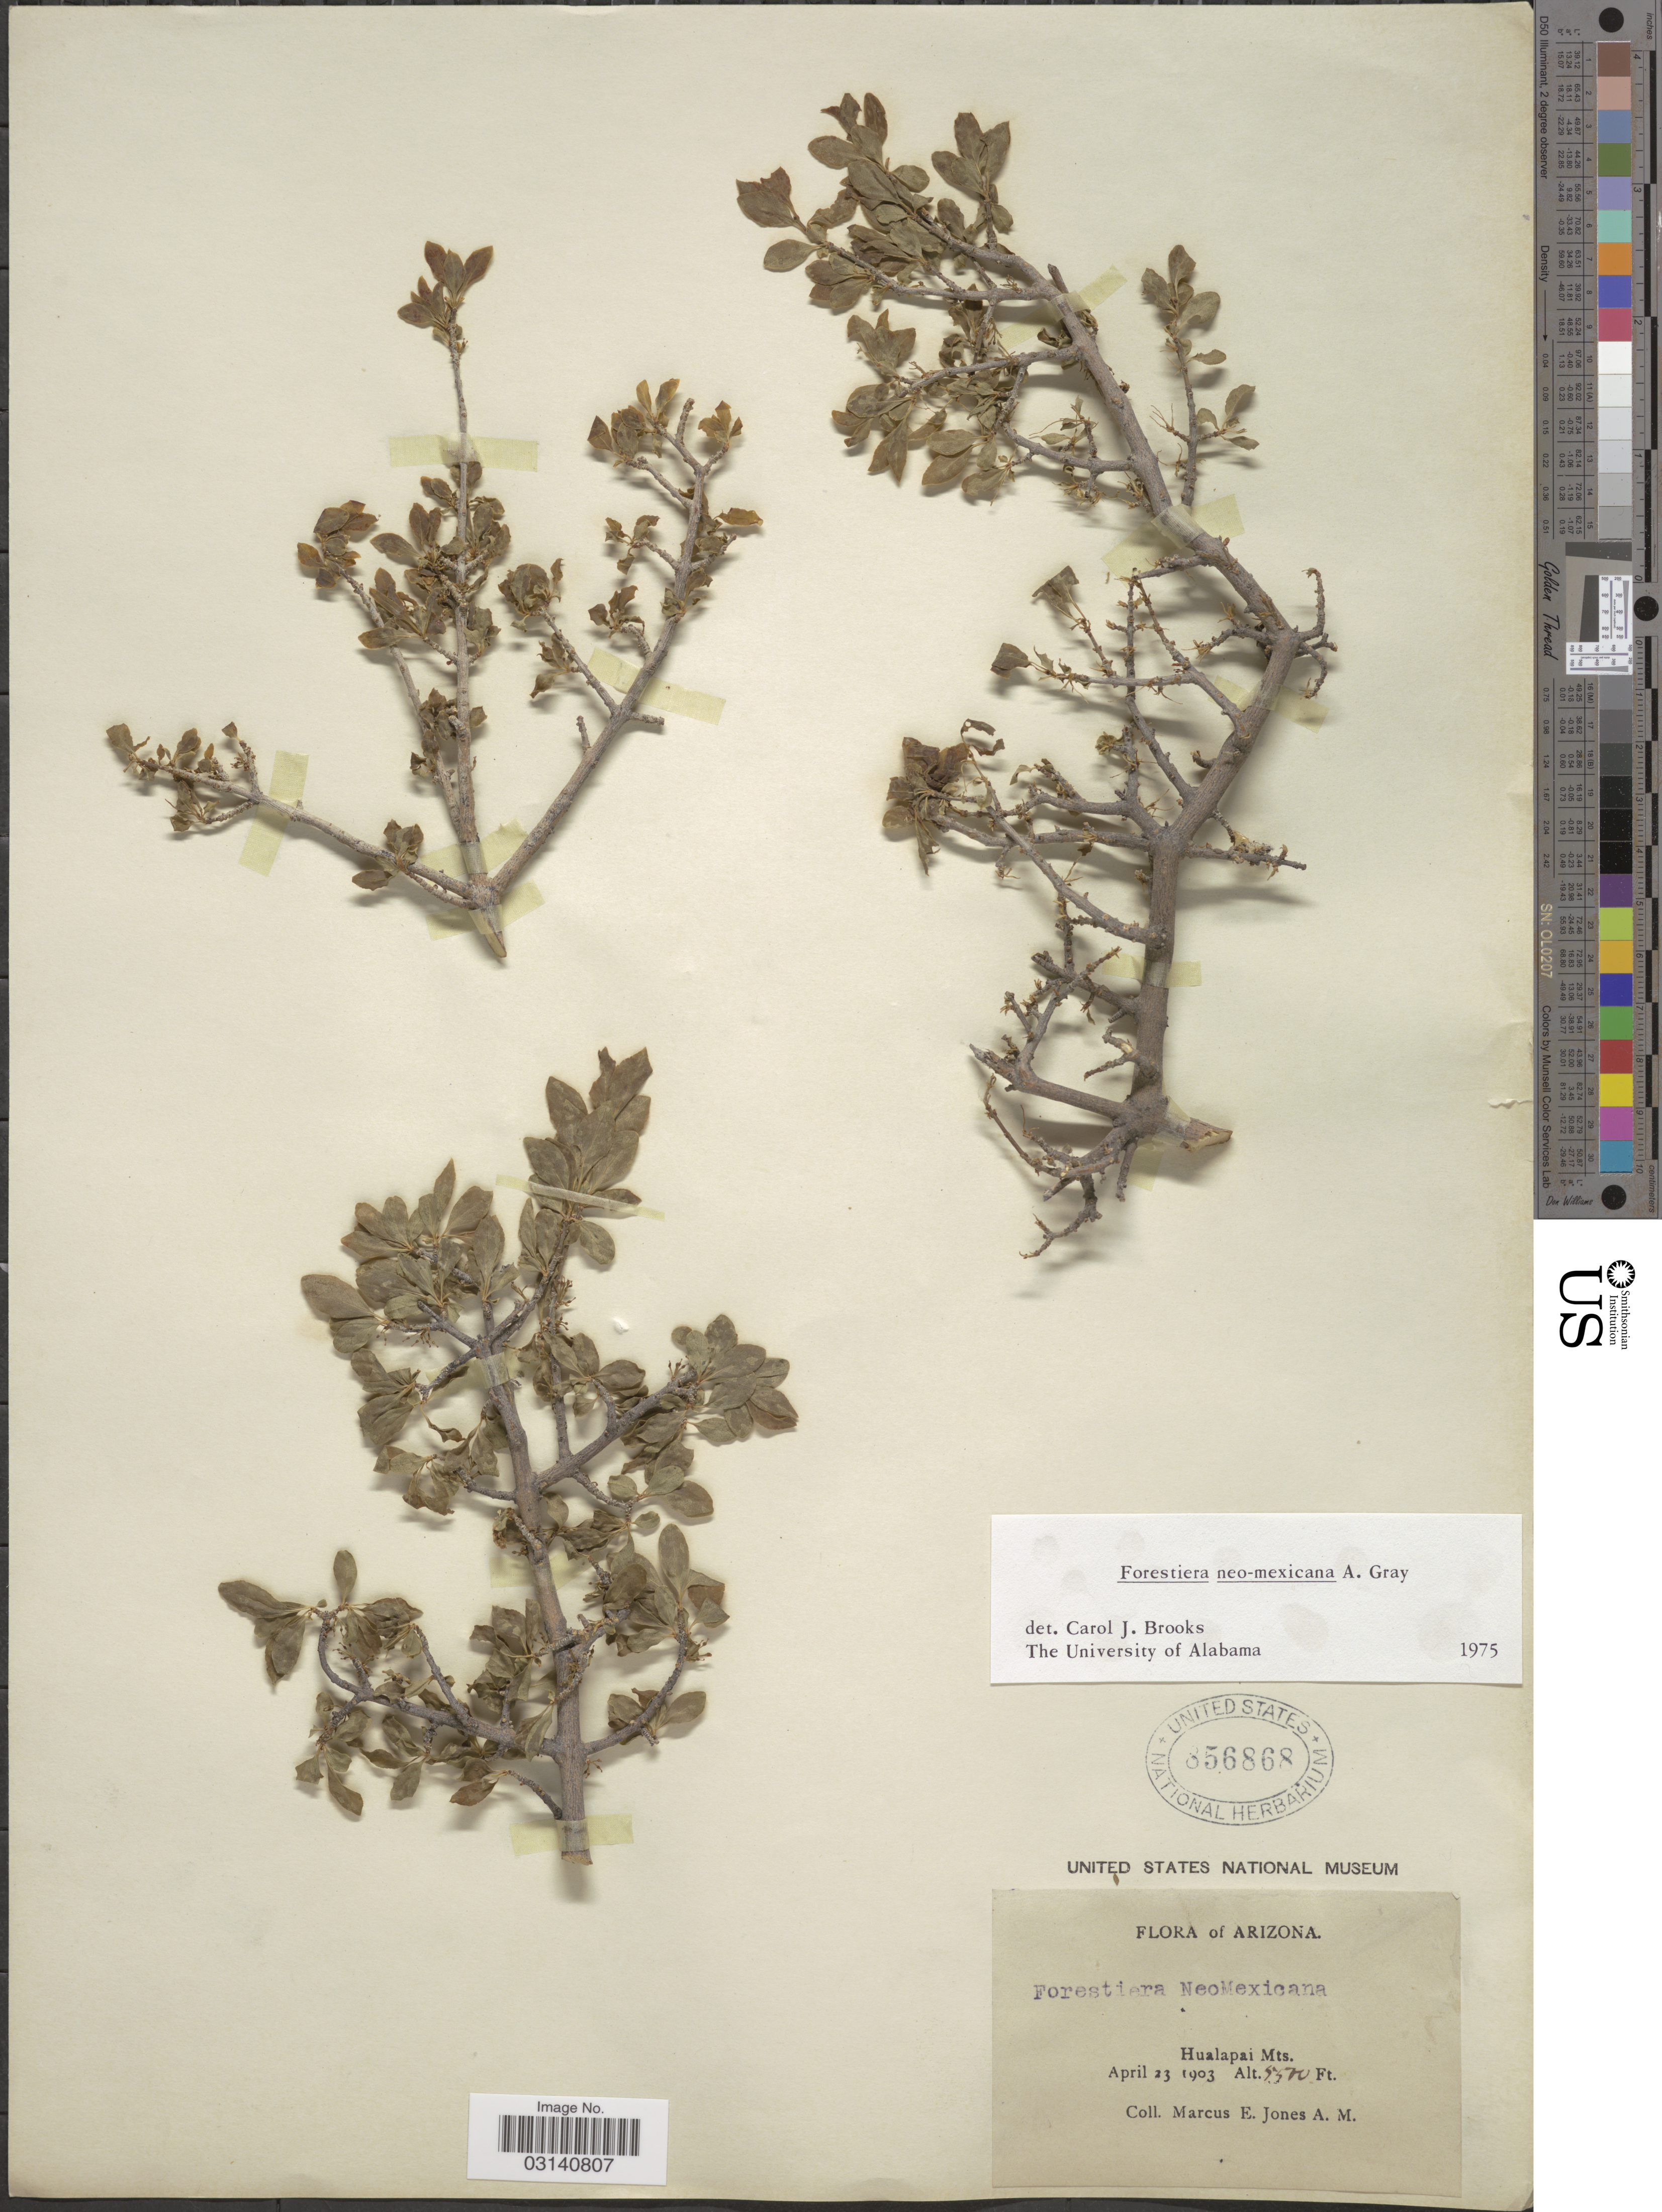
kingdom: Plantae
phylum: Tracheophyta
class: Magnoliopsida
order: Lamiales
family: Oleaceae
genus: Forestiera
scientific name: Forestiera neomexicana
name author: A. Gray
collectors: M. E. Jones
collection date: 1903-04-23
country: United States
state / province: Arizona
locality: Hualapai Mts.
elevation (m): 1676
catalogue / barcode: US 856868